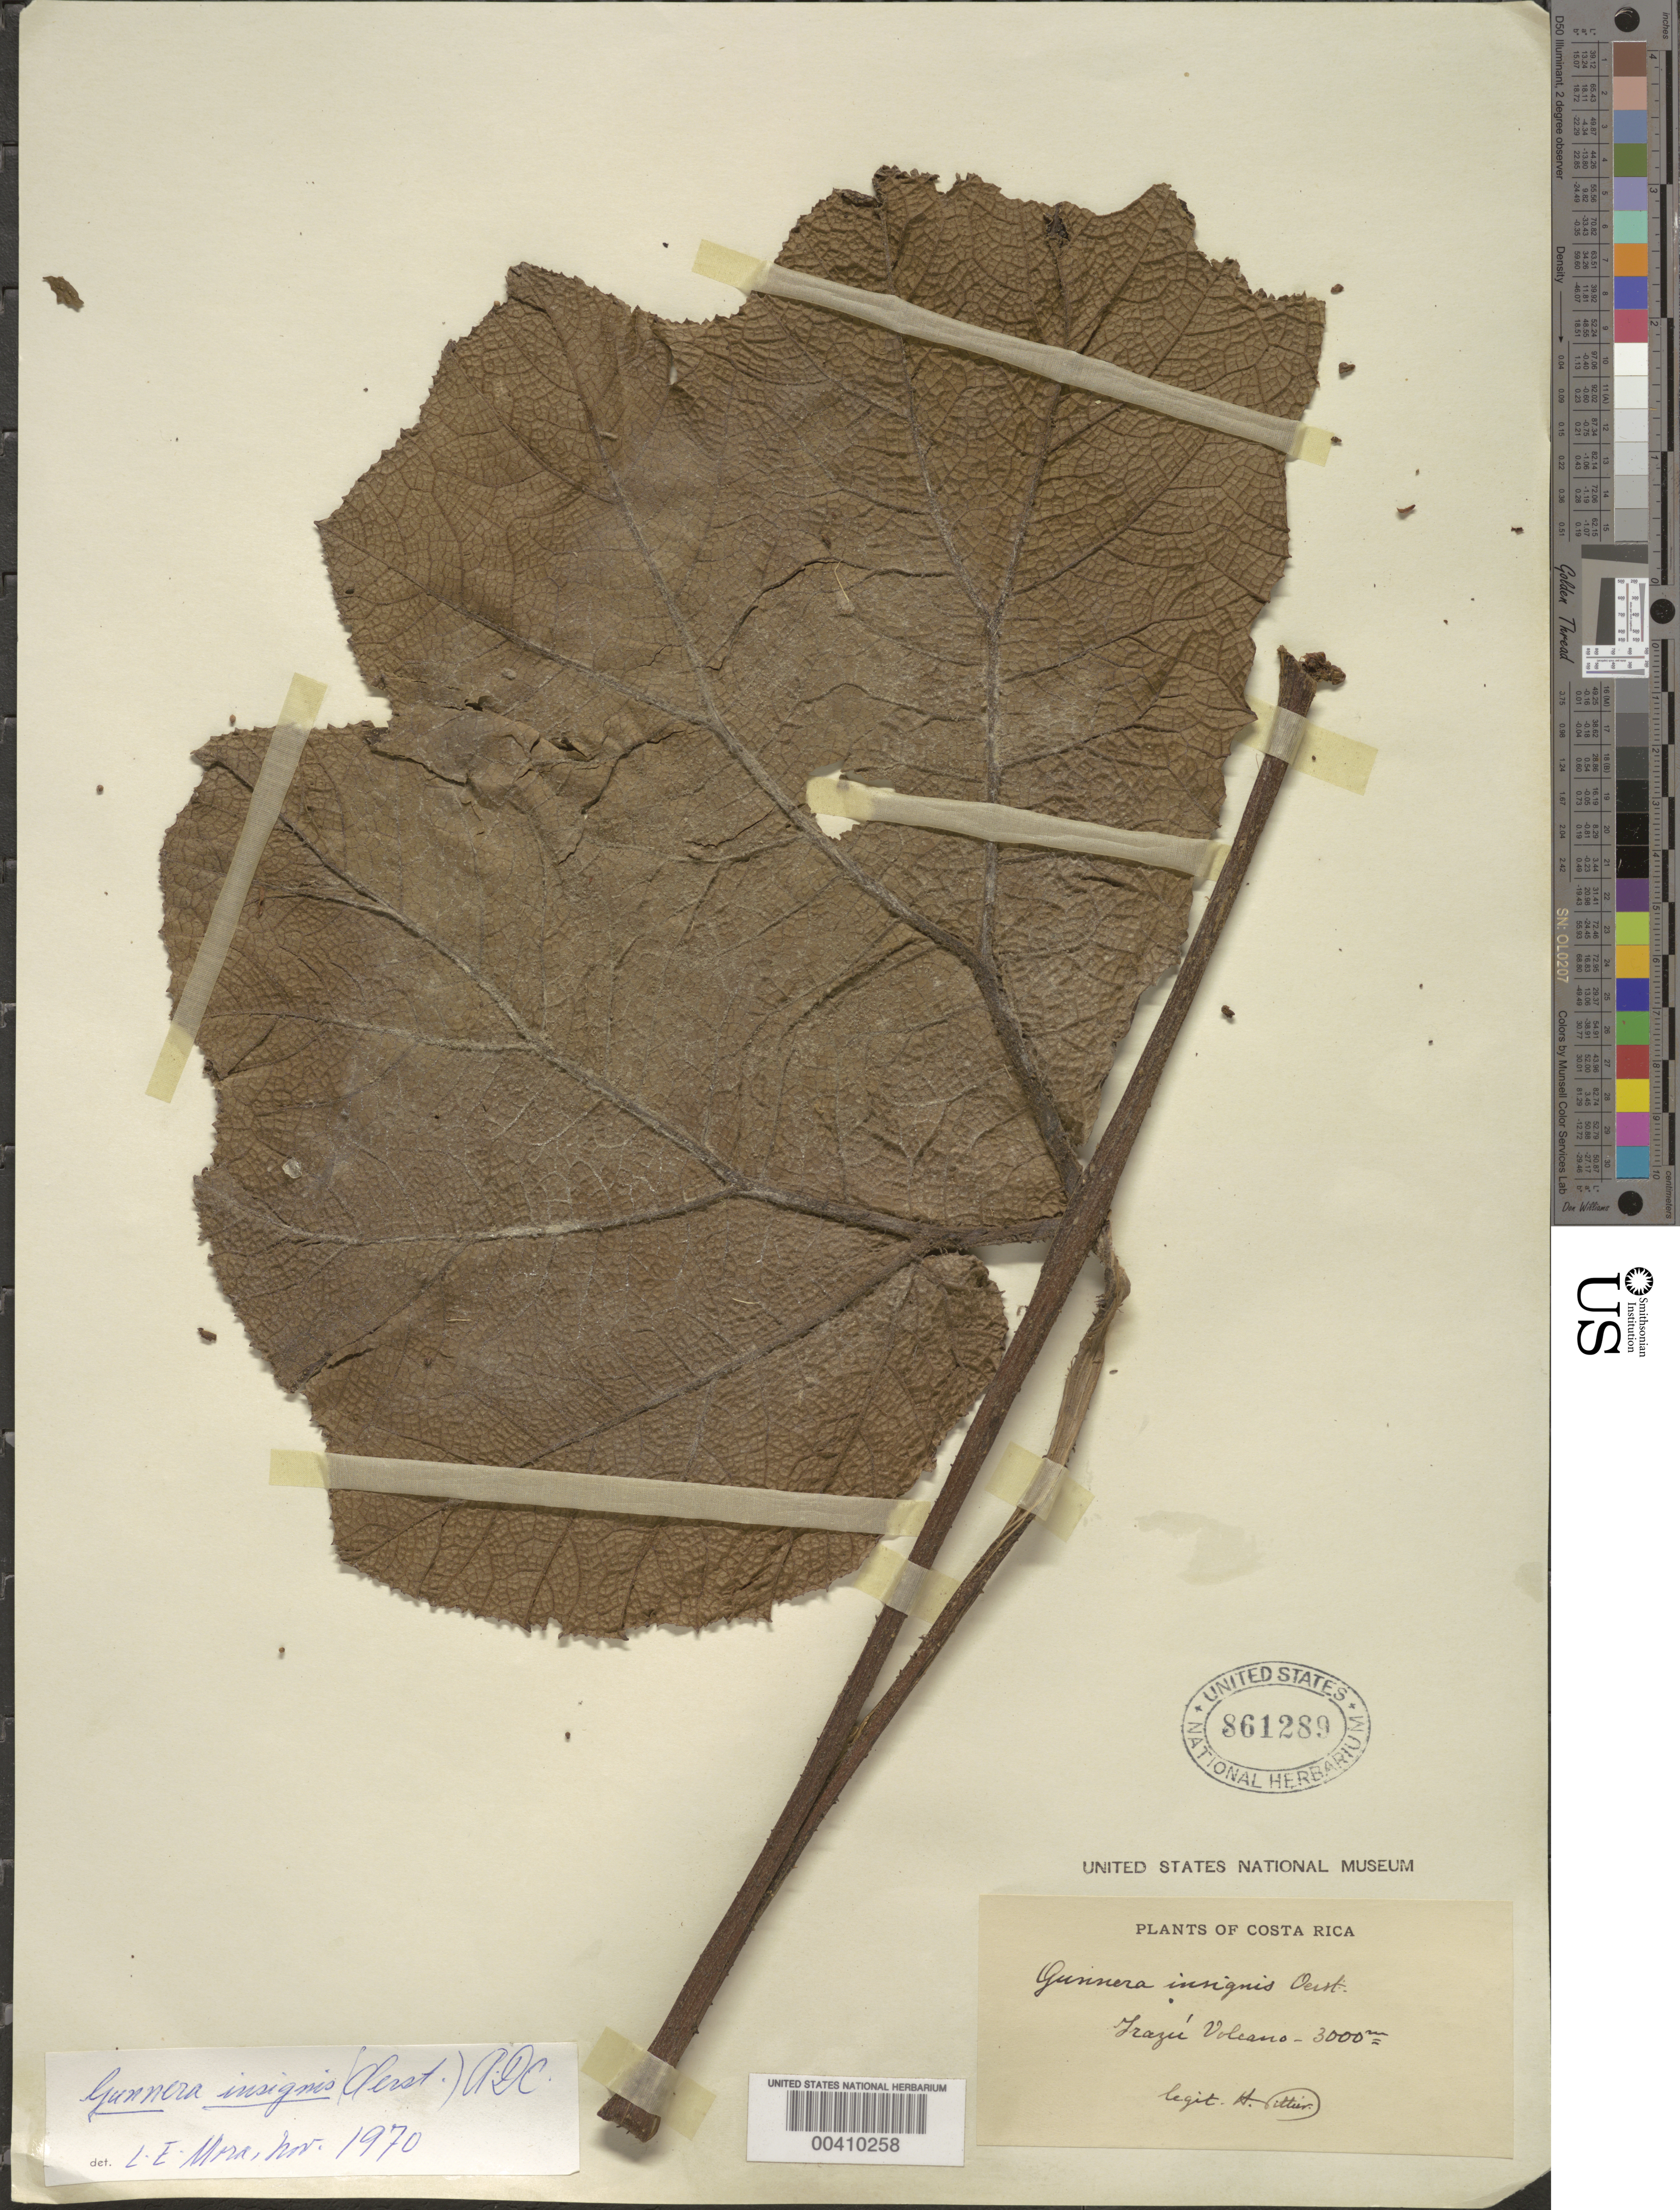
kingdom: Plantae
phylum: Tracheophyta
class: Magnoliopsida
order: Gunnerales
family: Gunneraceae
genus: Gunnera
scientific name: Gunnera insignis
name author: (Oerst.) A. DC.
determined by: Mora-Osejo, L. E.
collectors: H. F. Pittier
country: Costa Rica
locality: Frazeé Volcano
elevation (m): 3000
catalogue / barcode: US 861289